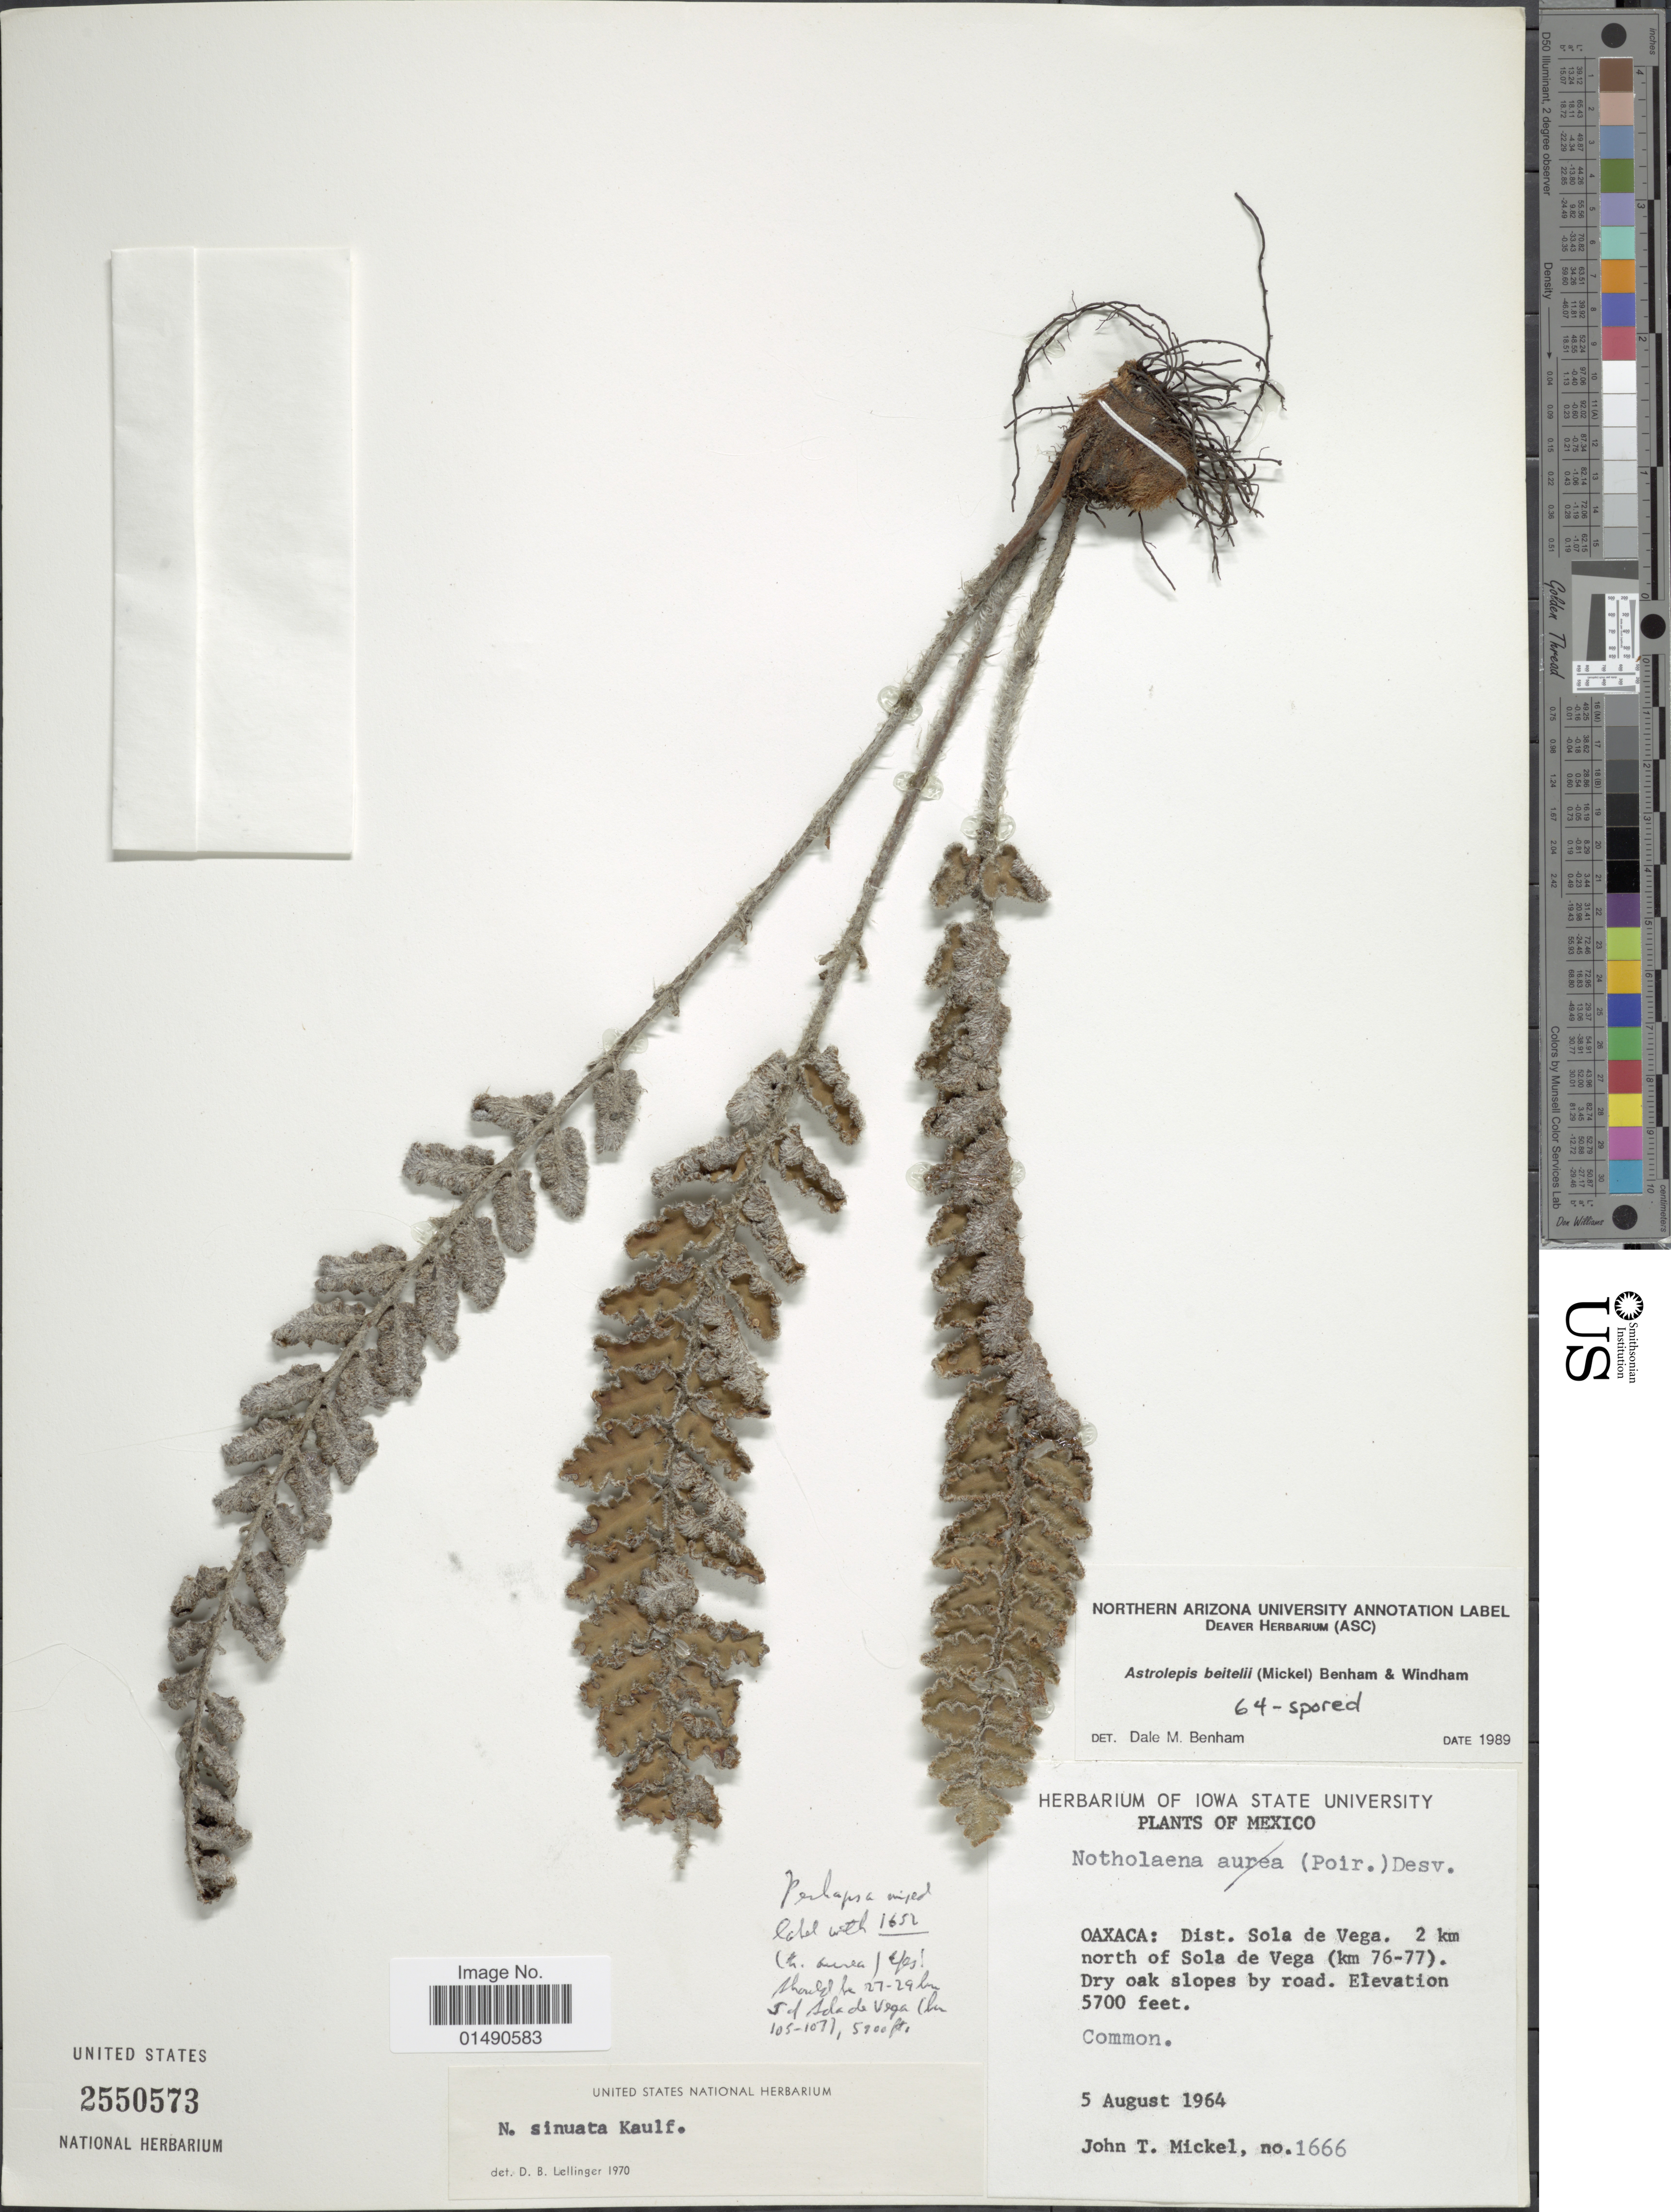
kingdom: Plantae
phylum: Tracheophyta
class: Polypodiopsida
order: Polypodiales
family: Pteridaceae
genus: Astrolepis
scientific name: Astrolepis laevis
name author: (Mart. & Ikonn.-Gal.) Mickel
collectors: J. T. Mickel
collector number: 1666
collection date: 1964-08-05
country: Mexico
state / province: Oaxaca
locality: Dist. Sola de Vega, 2 km north of Sola de Vega (km 76-77)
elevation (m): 1737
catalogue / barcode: US 2550573